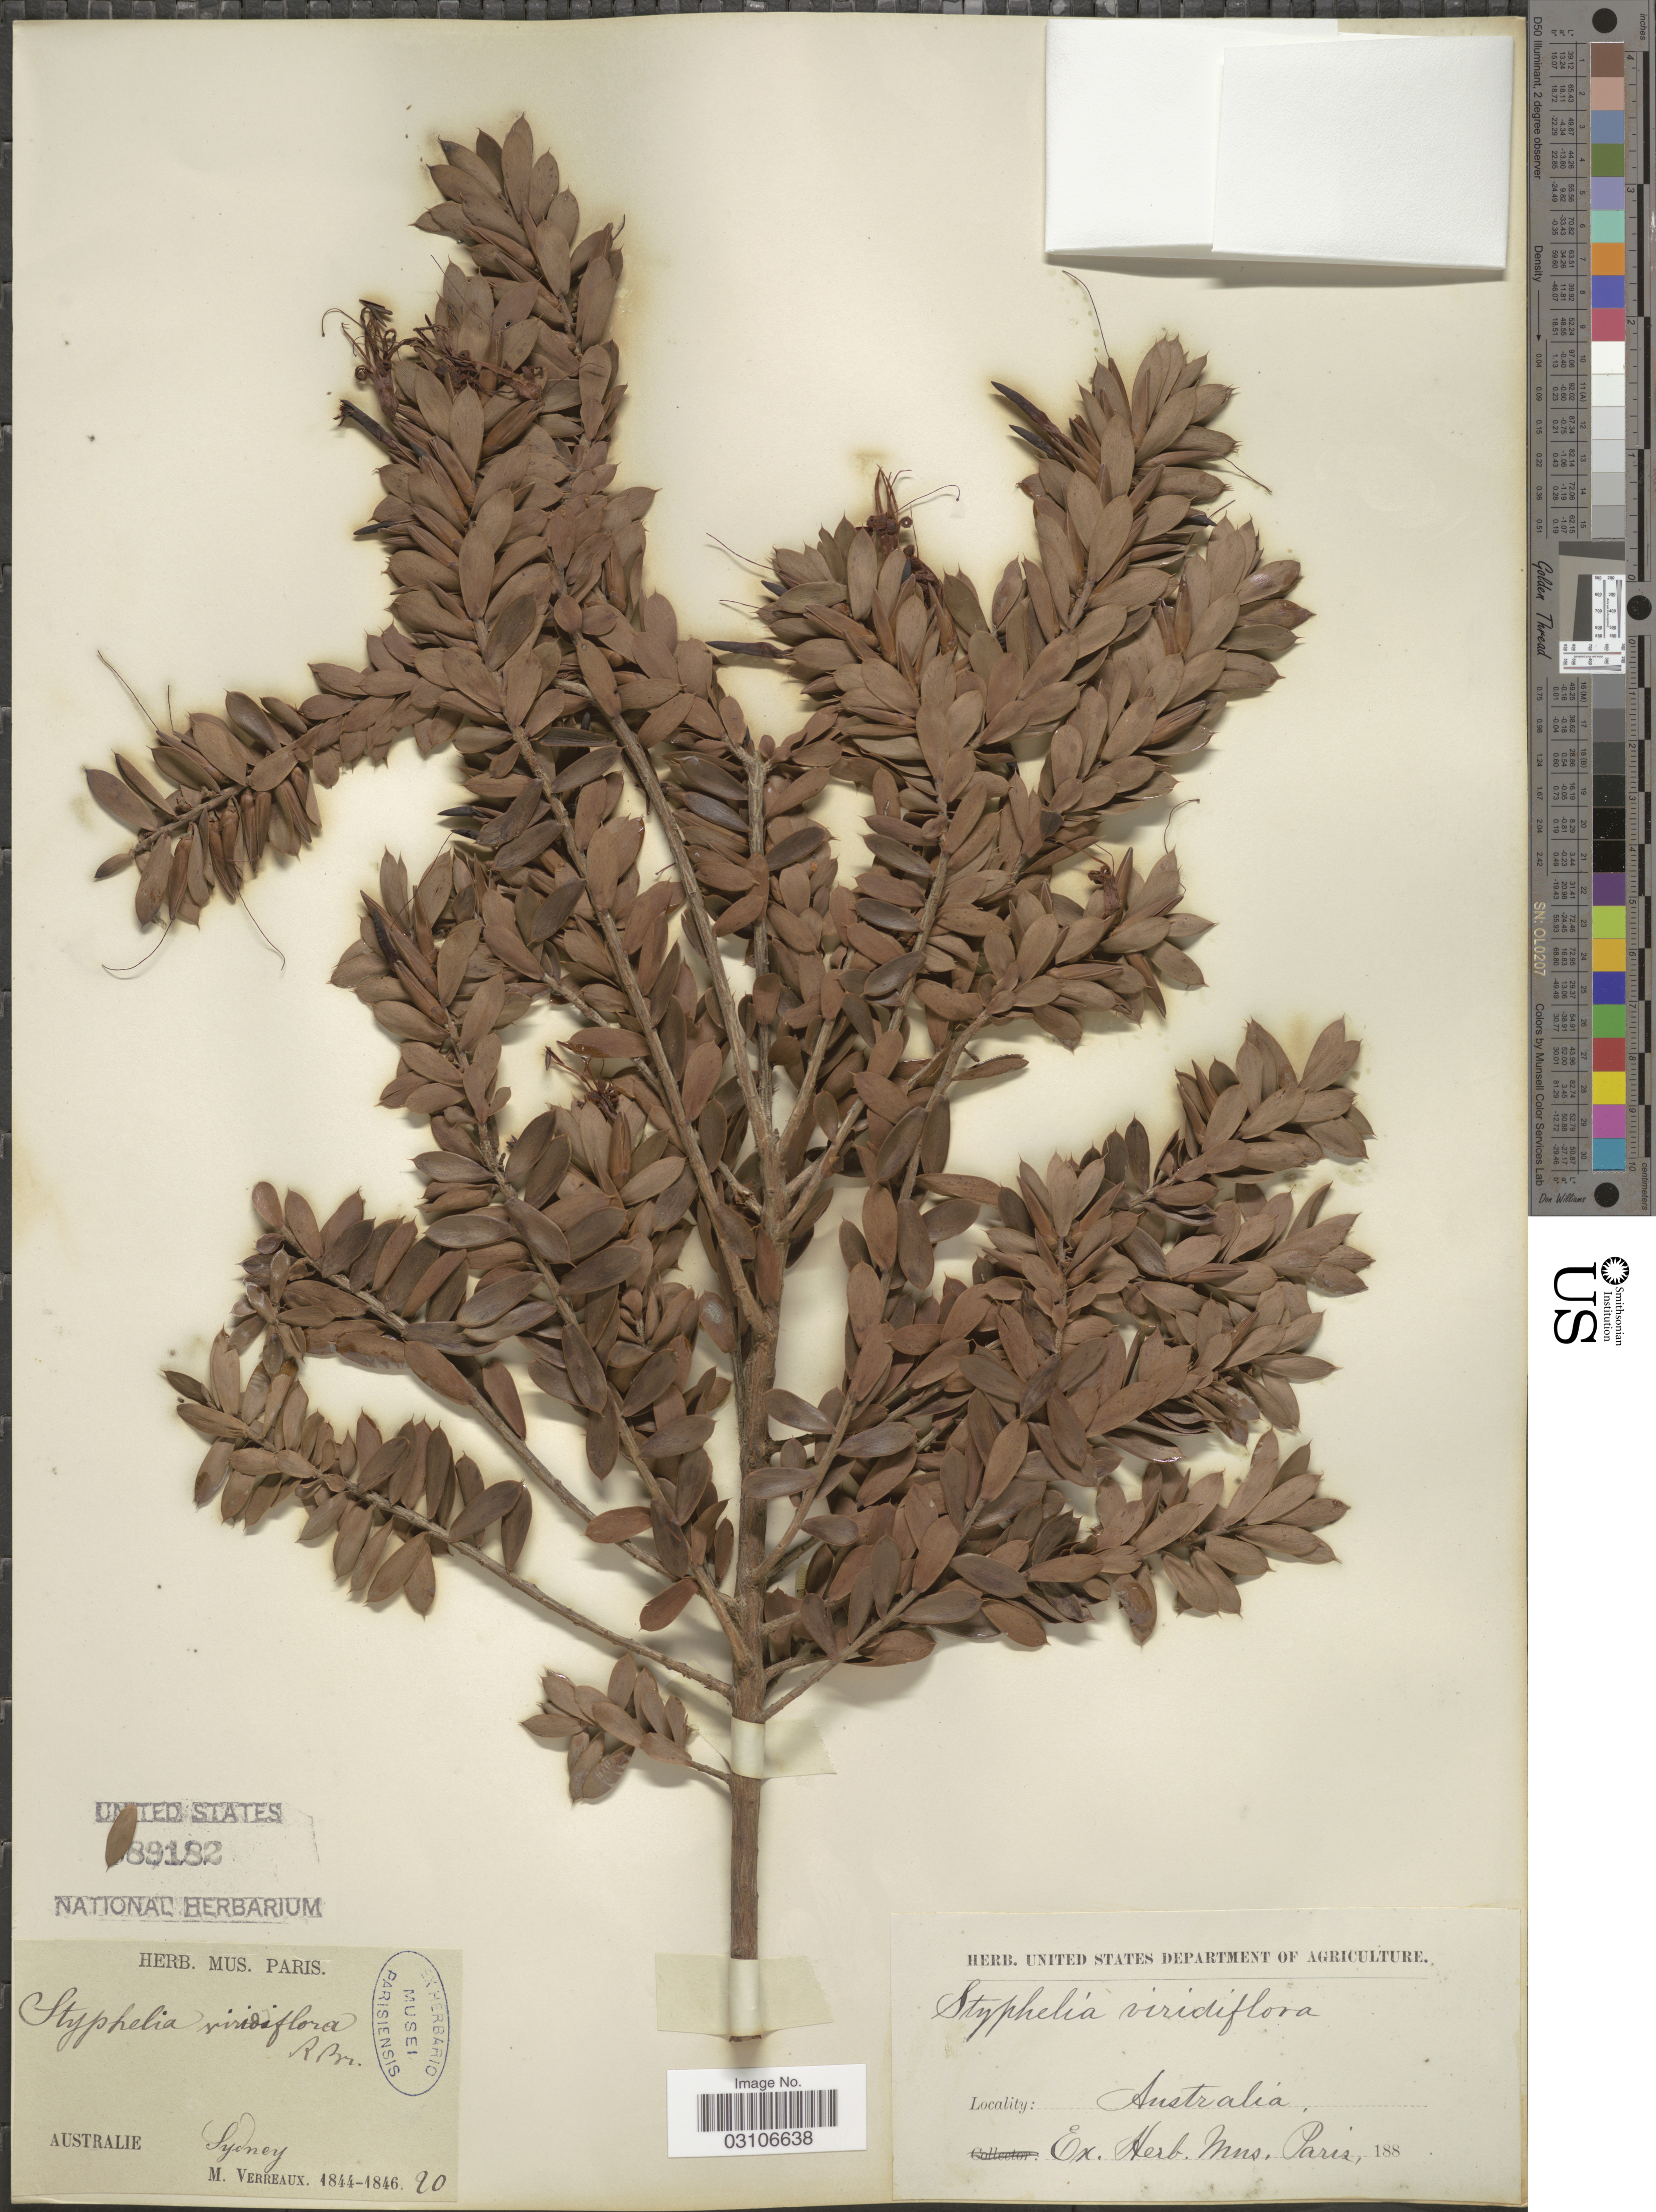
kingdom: Plantae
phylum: Tracheophyta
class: Magnoliopsida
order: Ericales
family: Ericaceae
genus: Styphelia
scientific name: Styphelia viridis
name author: Andrews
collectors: M. Verreaux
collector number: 20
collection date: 1844/1846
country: Australia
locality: Sydney.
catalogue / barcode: US 89182